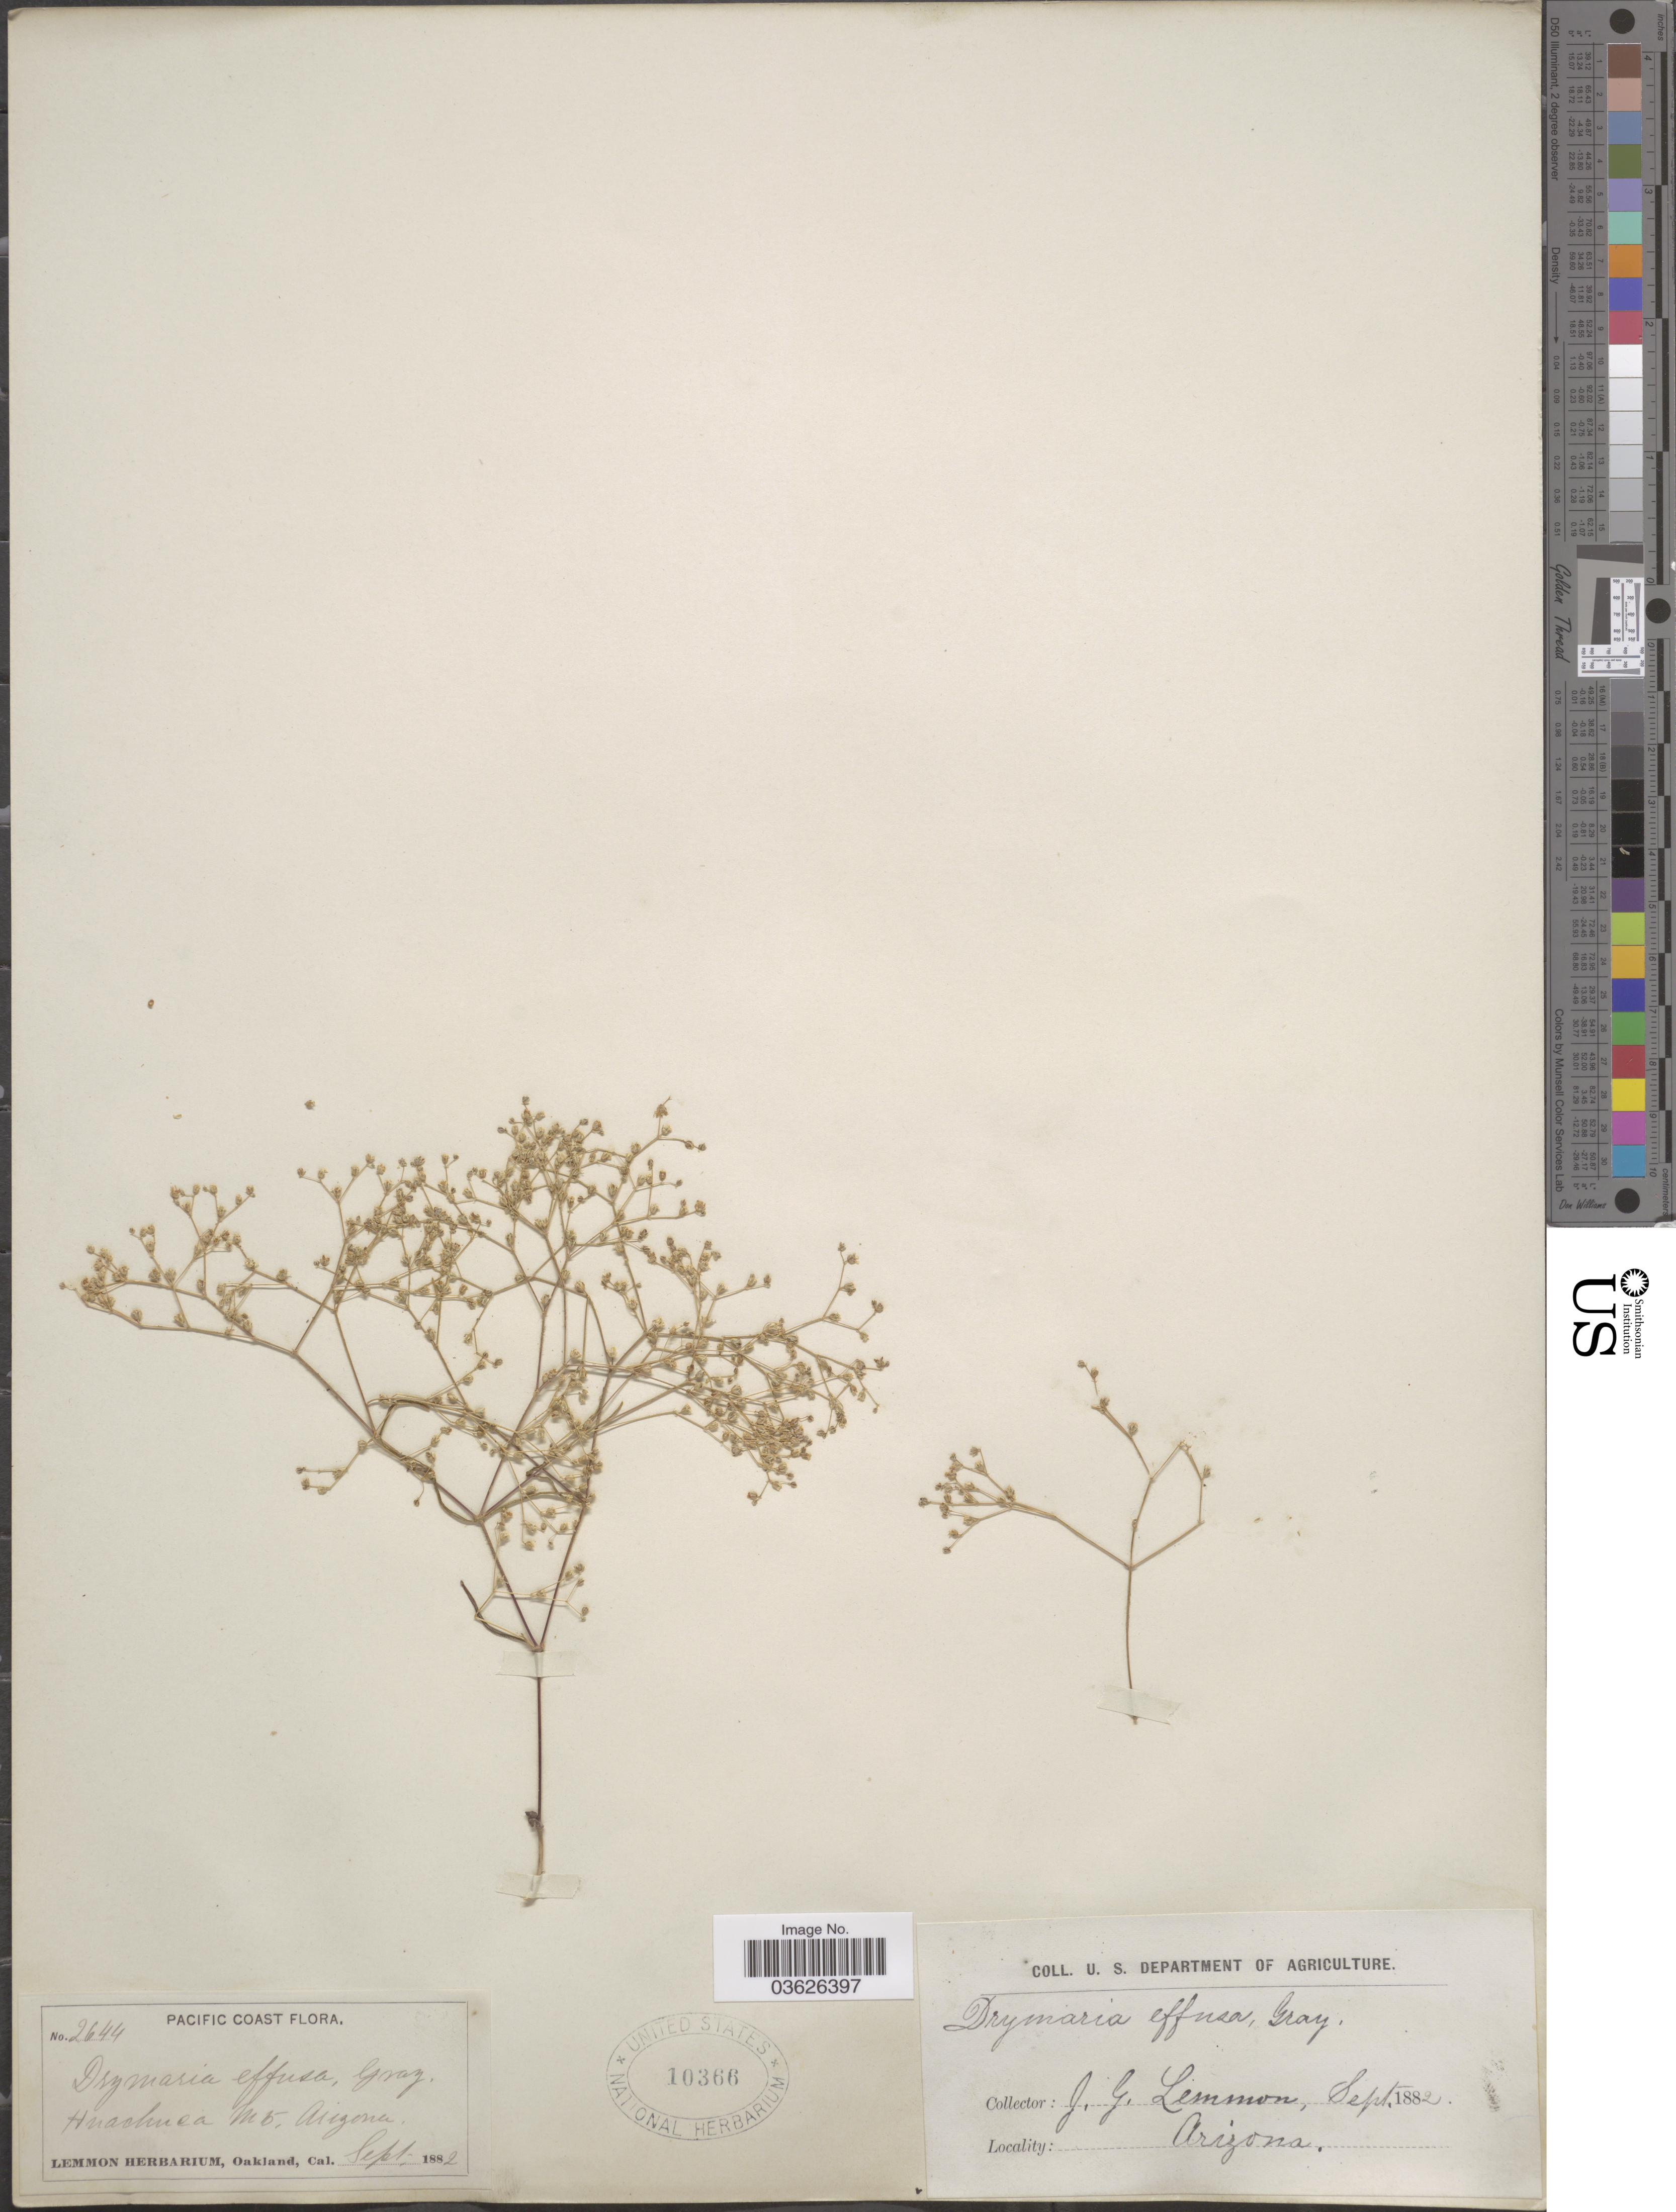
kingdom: Plantae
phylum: Tracheophyta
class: Magnoliopsida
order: Caryophyllales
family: Caryophyllaceae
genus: Drymaria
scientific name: Drymaria effusa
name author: A. Gray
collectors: J. Lemmon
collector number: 2644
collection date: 1882-09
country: United States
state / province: Arizona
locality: Pacific Coast. Huachuca Mts.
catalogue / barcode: US 10366